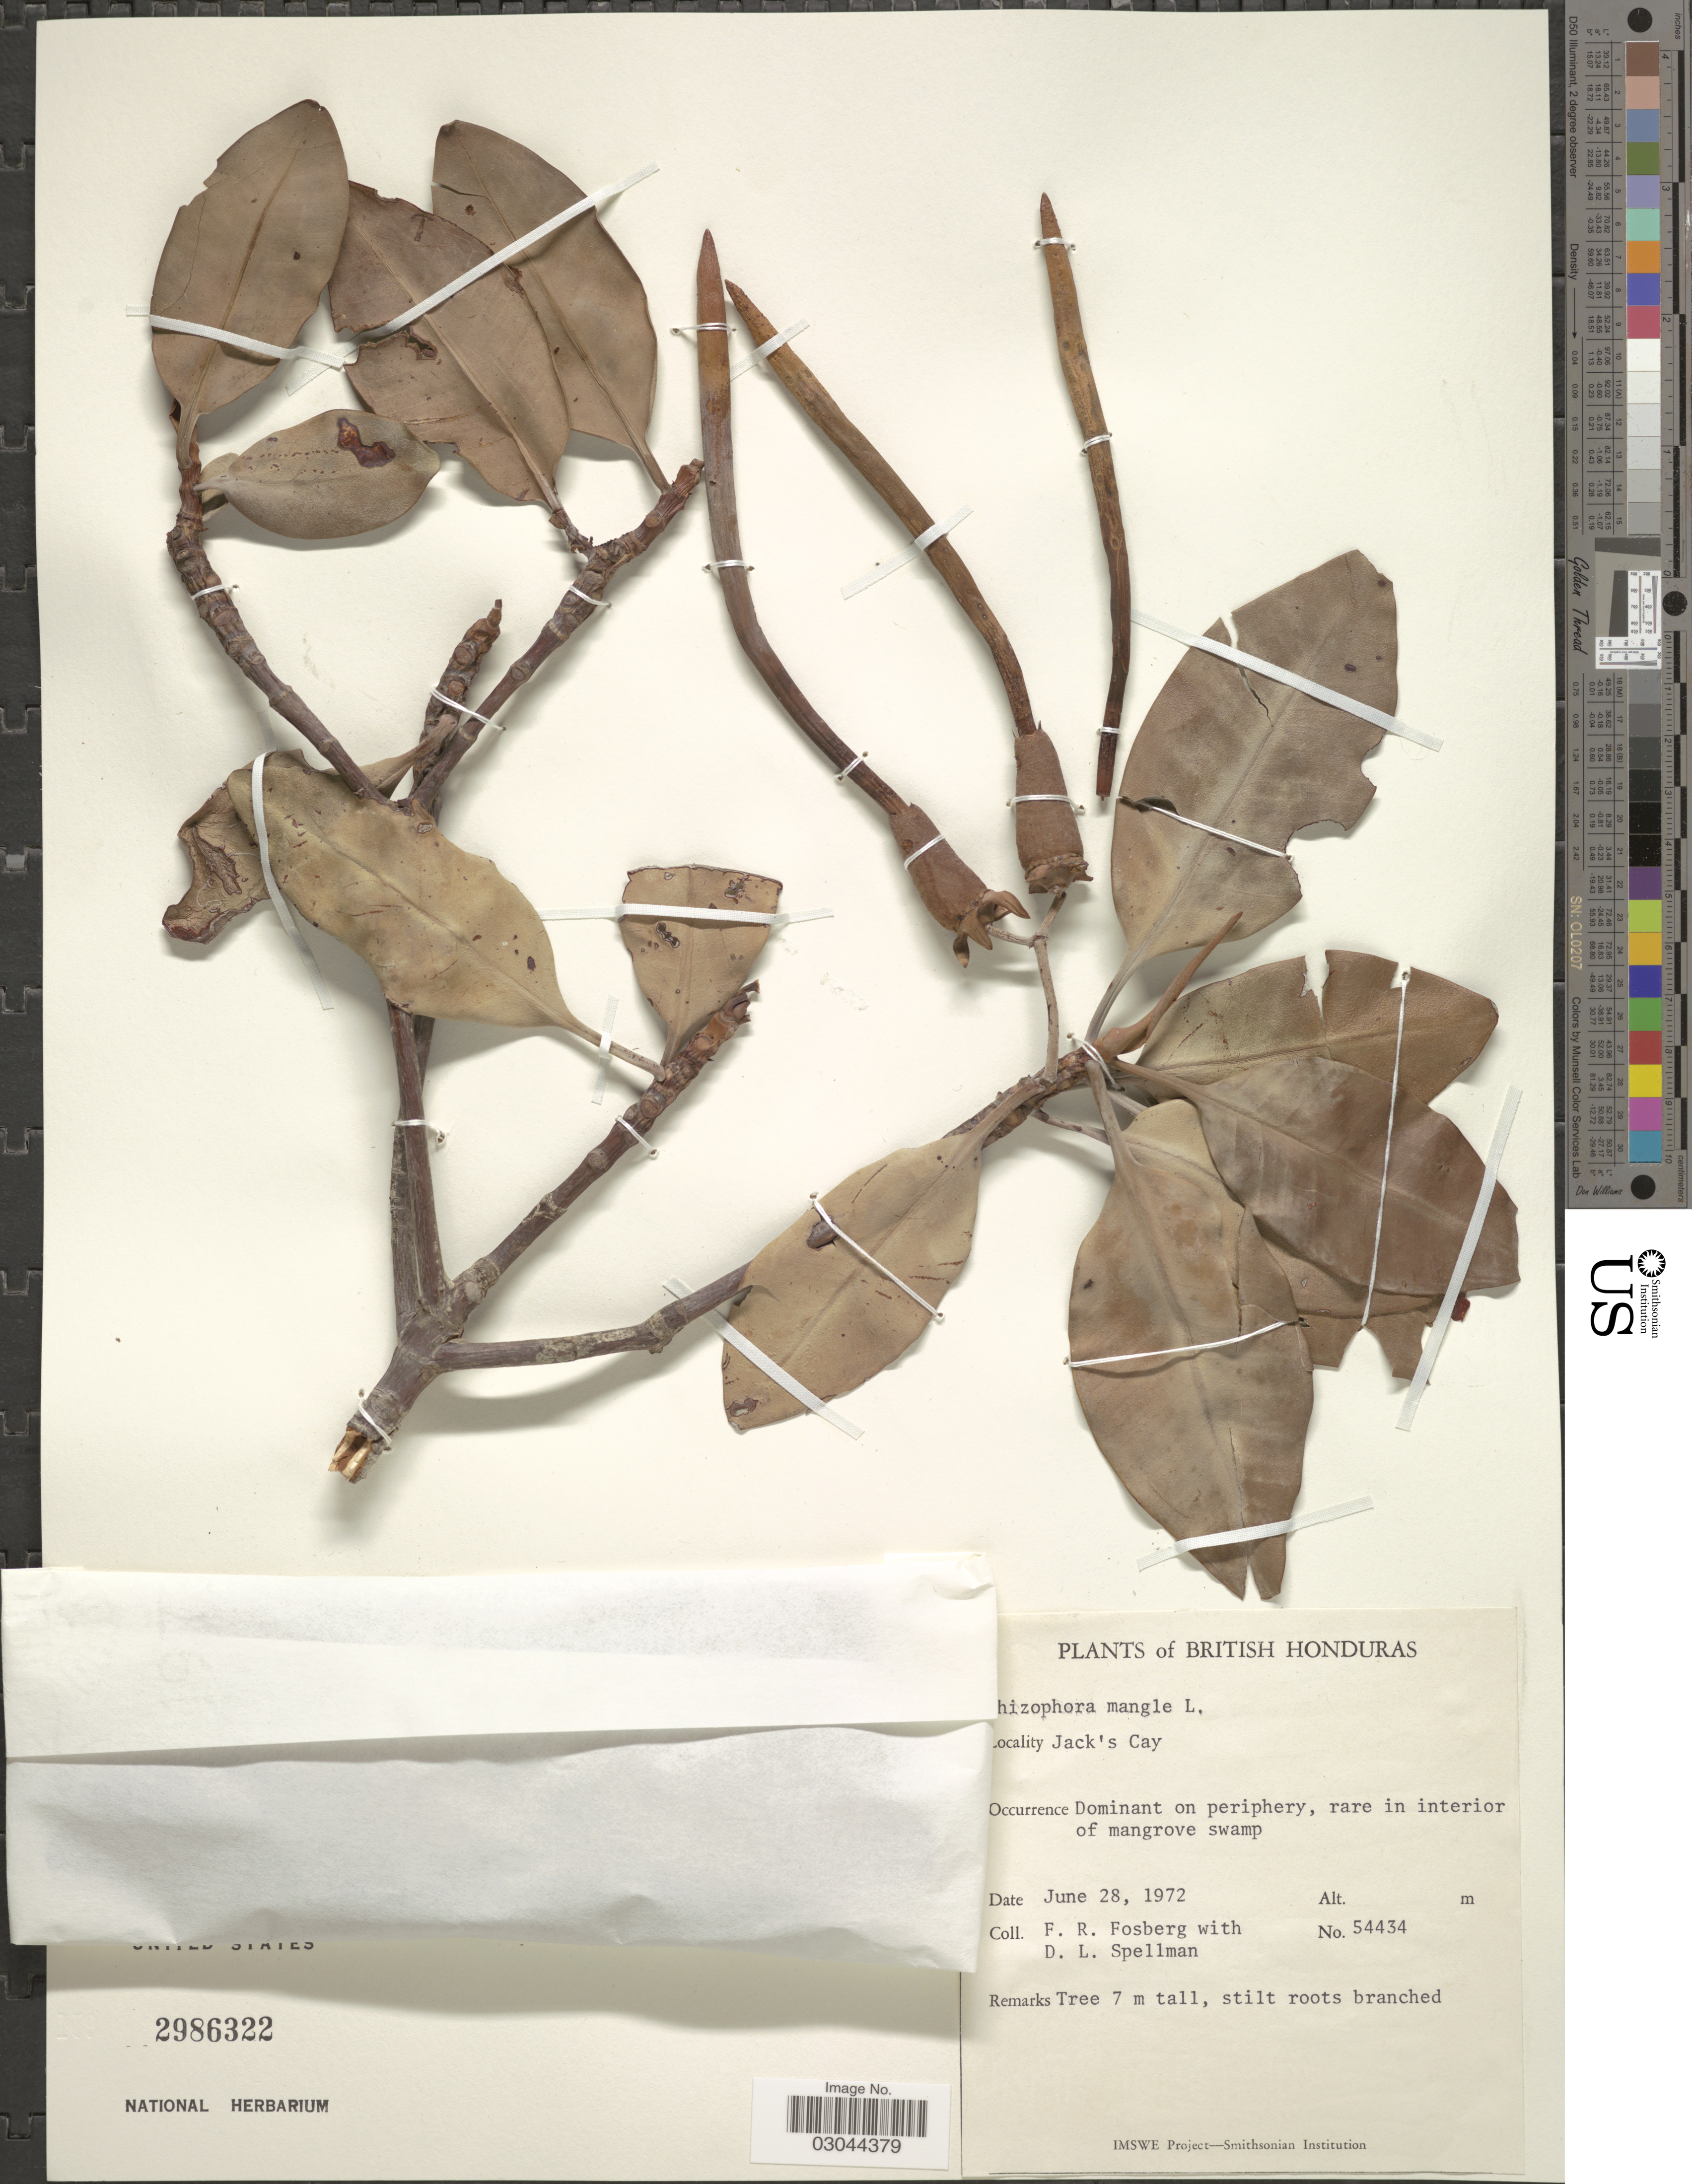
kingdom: Plantae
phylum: Tracheophyta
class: Magnoliopsida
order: Malpighiales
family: Rhizophoraceae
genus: Rhizophora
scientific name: Rhizophora mangle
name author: L.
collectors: F. R. Fosberg & D. L. Spellman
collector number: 54434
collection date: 1972-06-28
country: Belize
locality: British Honduras. Jack's Cay.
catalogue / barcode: US 2986322